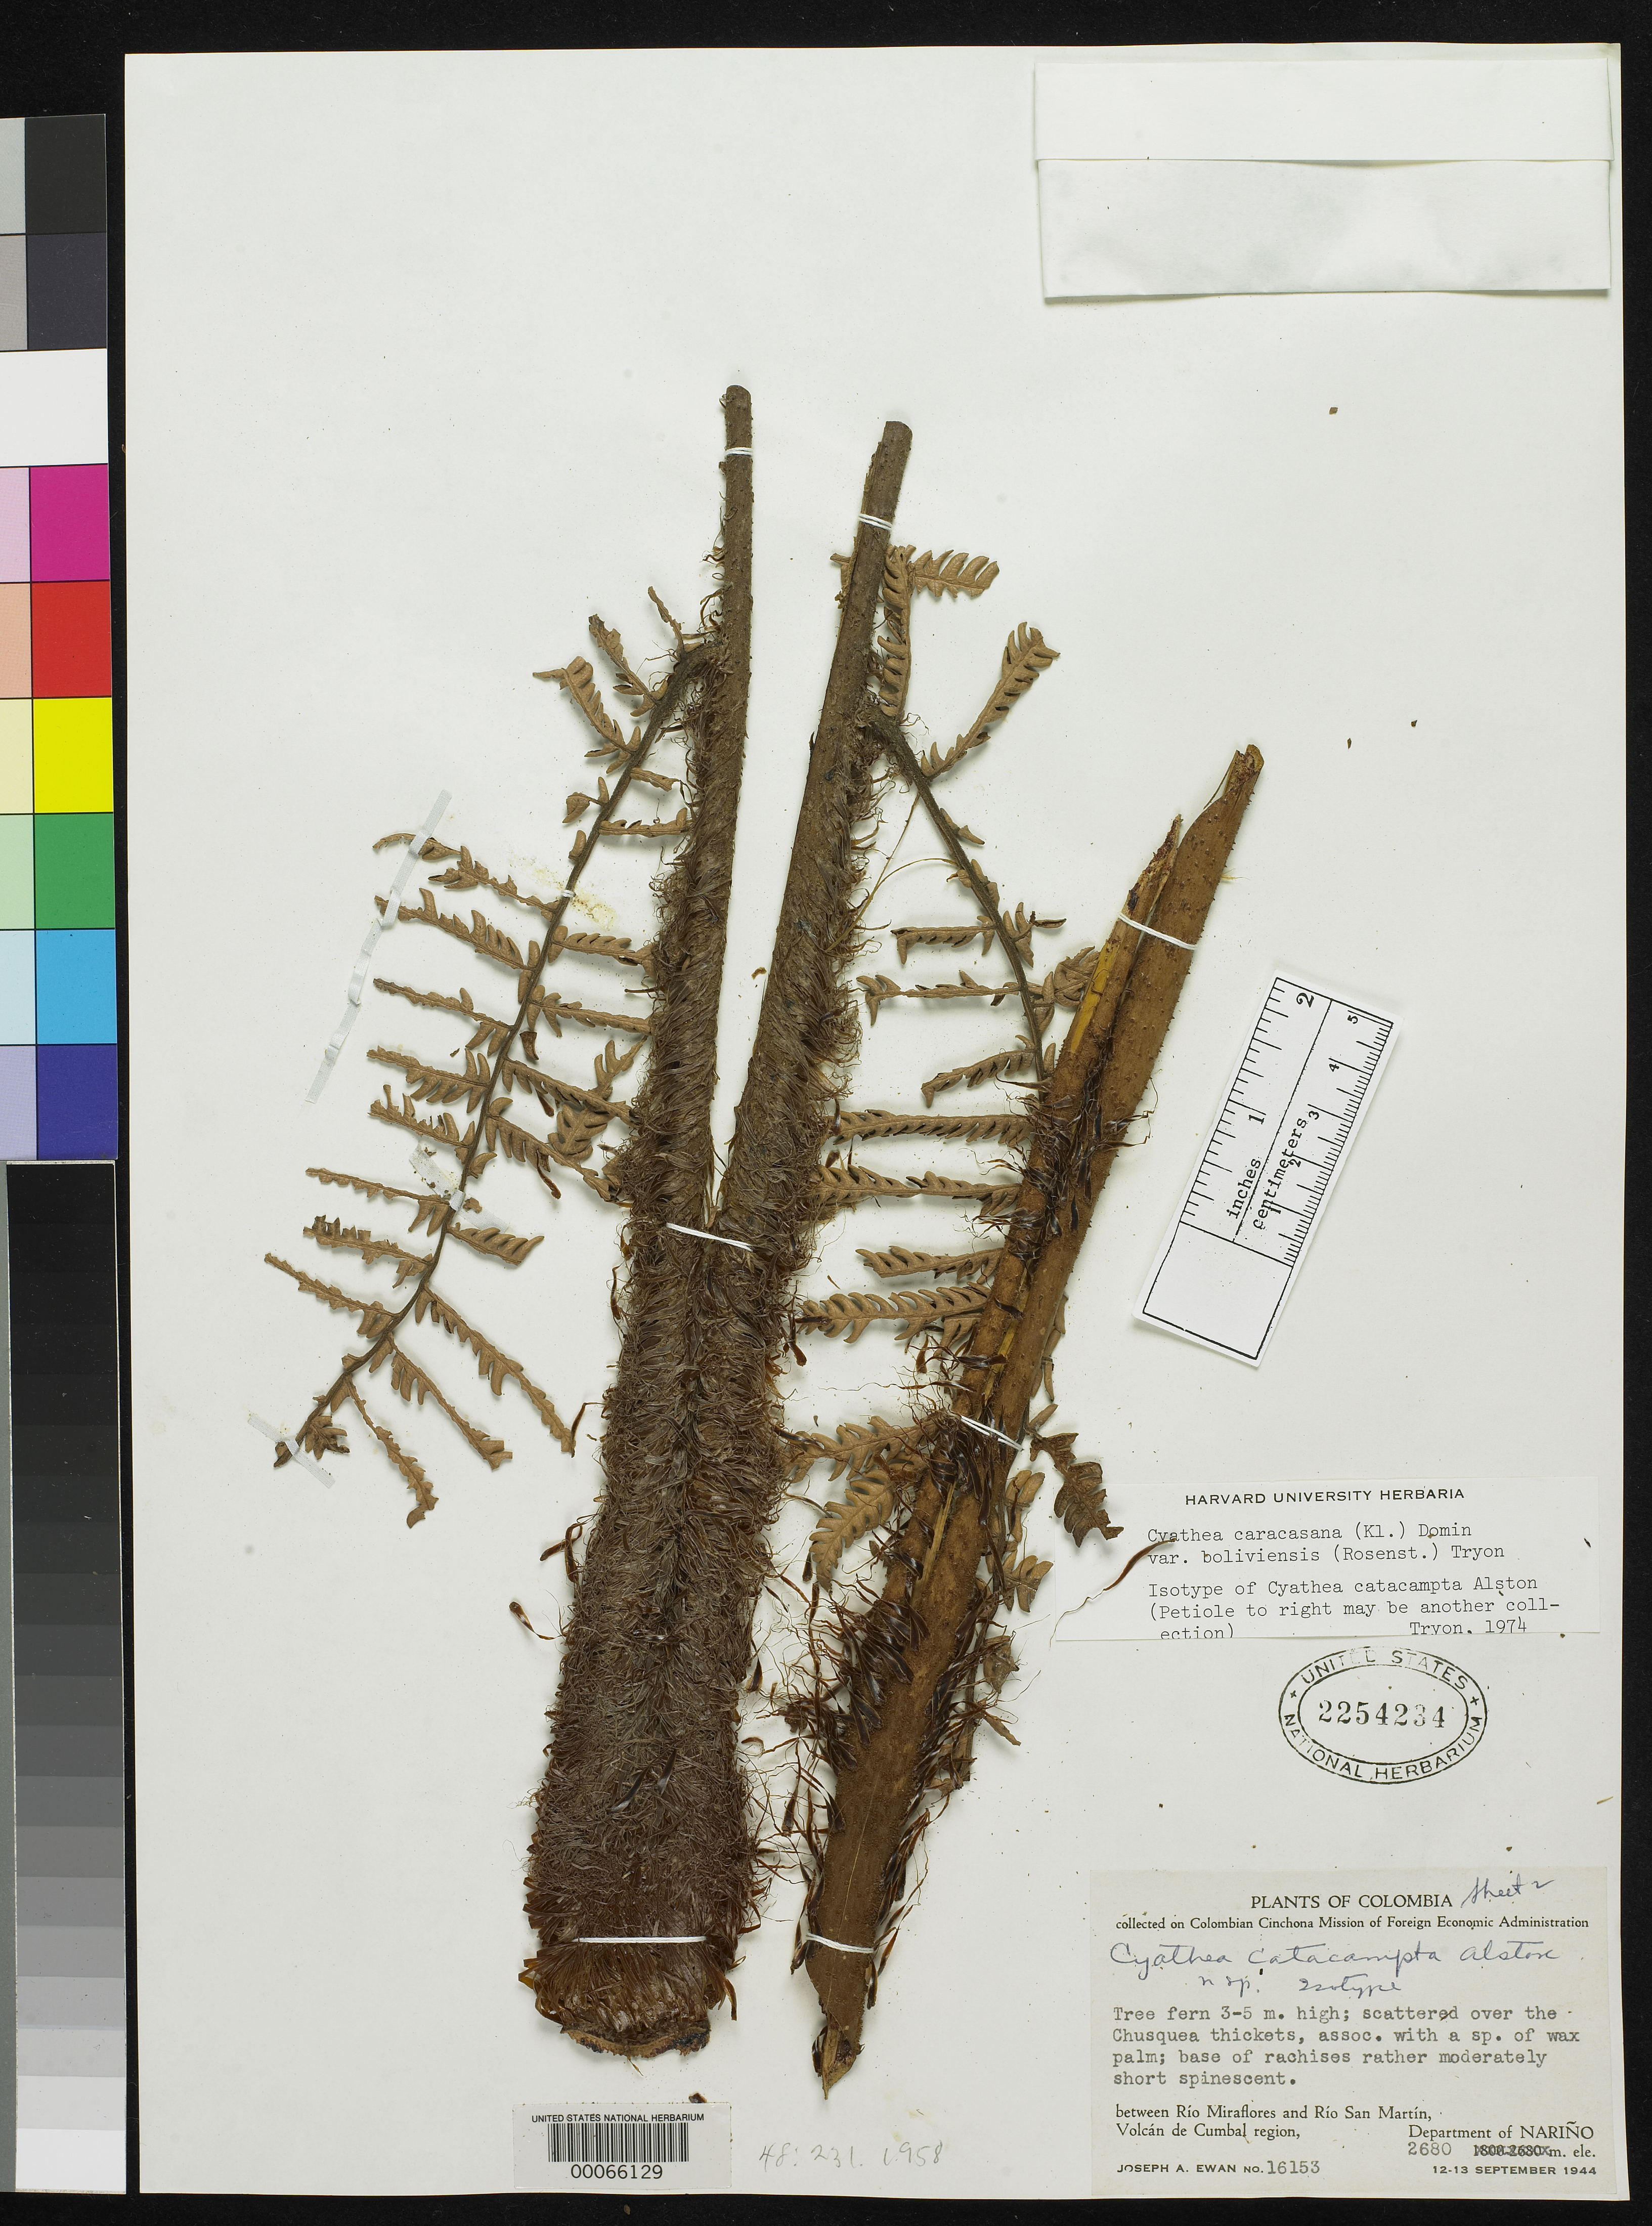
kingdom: Plantae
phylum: Tracheophyta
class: Polypodiopsida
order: Cyatheales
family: Cyatheaceae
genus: Cyathea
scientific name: Cyathea catacampta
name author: Alston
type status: Isotype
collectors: J. A. Ewan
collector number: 16153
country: Colombia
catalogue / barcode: US 2254234